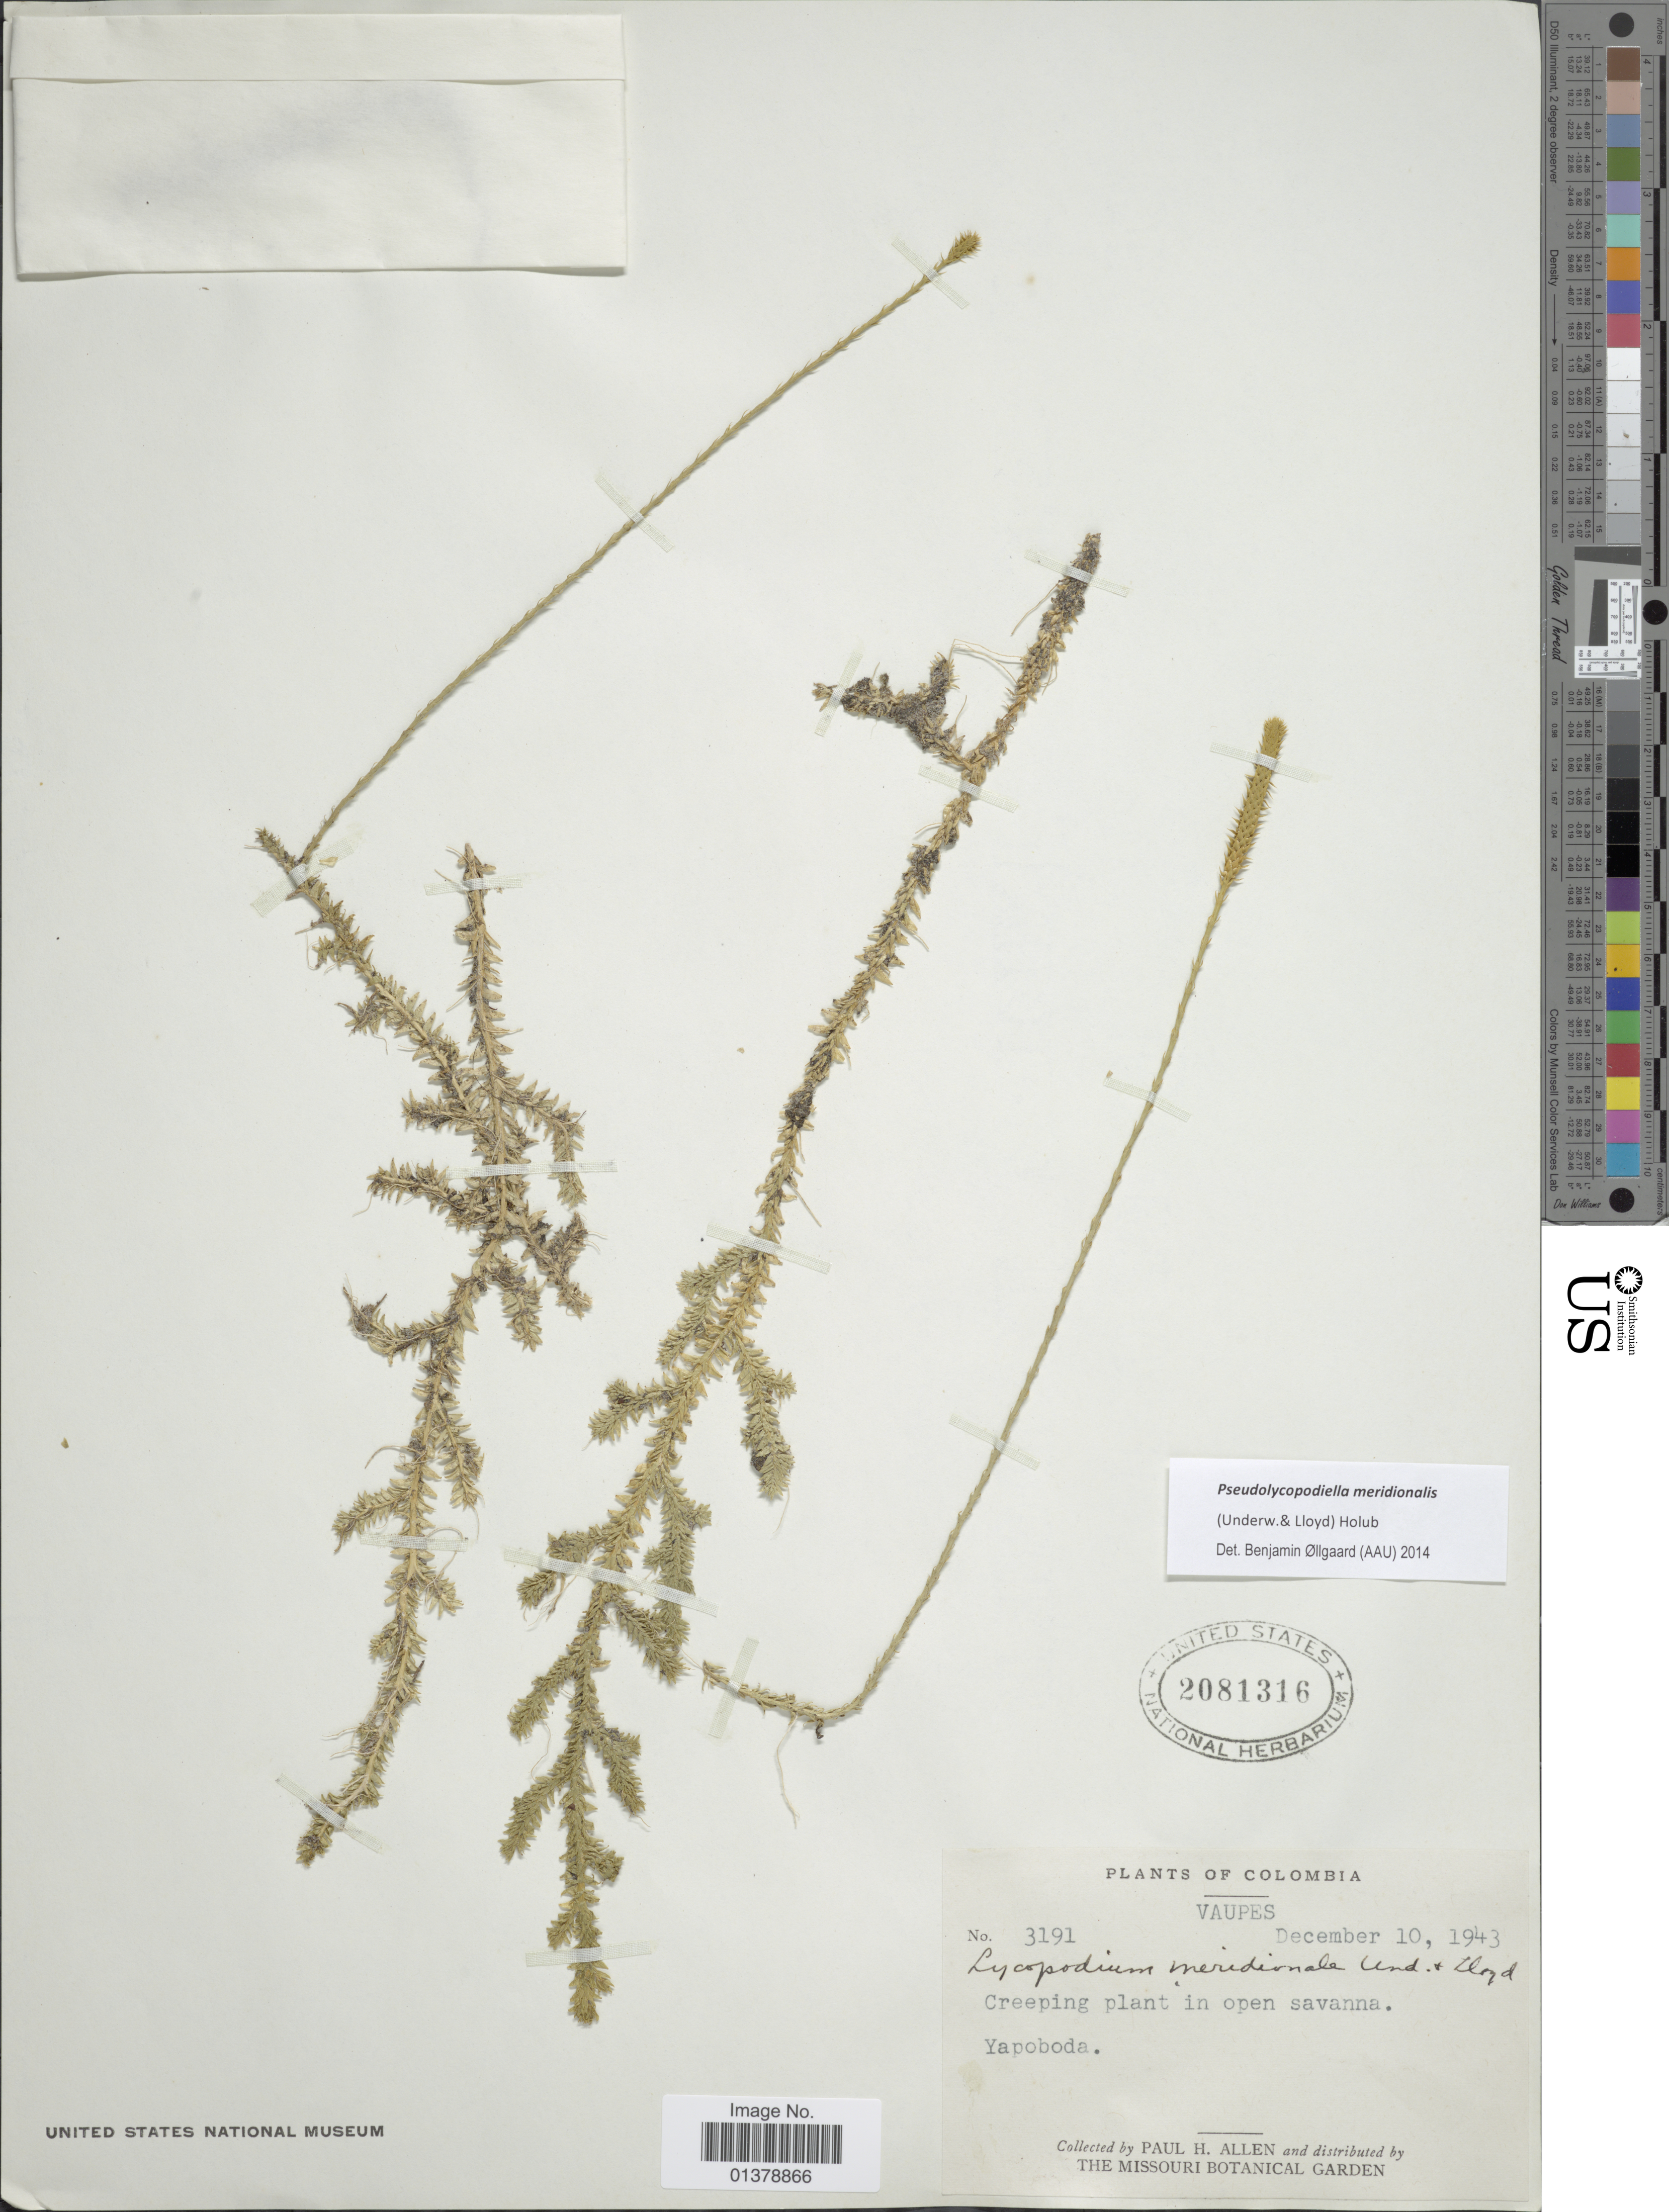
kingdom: Plantae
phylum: Tracheophyta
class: Lycopodiopsida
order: Lycopodiales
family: Lycopodiaceae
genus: Pseudolycopodiella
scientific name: Pseudolycopodiella meridionalis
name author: (Underw. & F.E. Lloyd) Holub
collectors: P. H. Allen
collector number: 3191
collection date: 1943-12-10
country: Colombia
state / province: Vaupés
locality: Yapoboda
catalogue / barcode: US 2081316